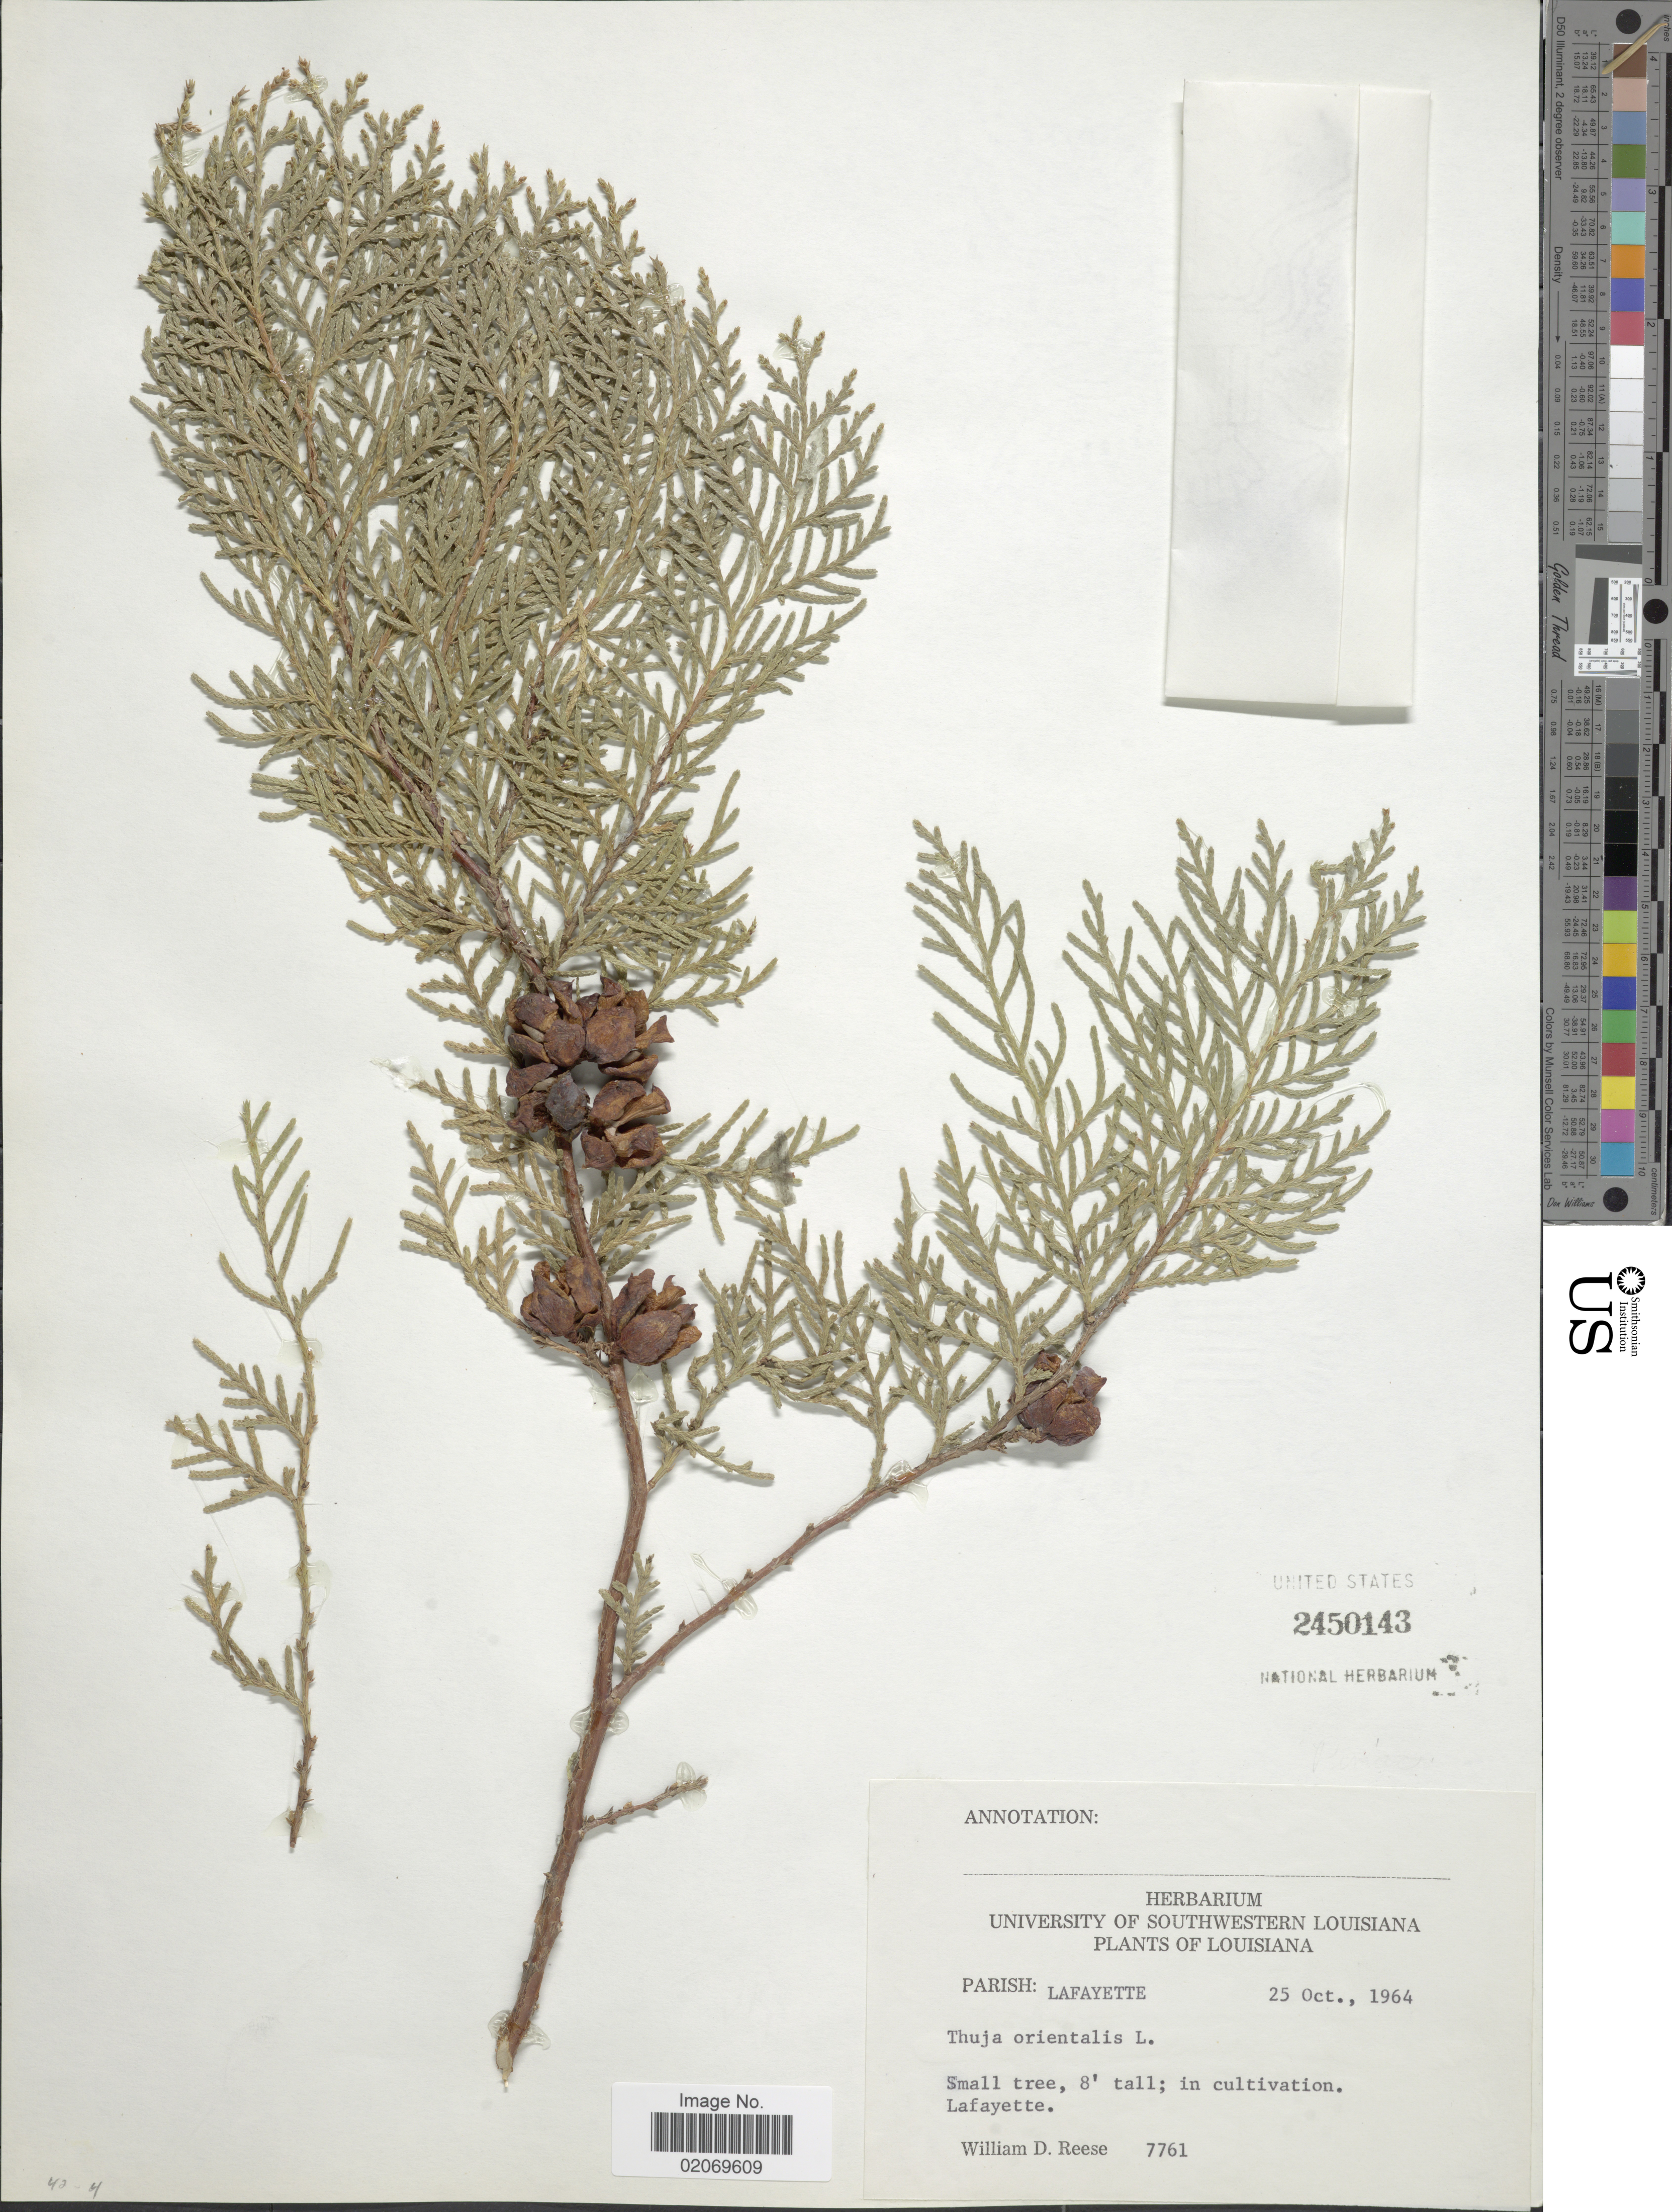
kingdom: Plantae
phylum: Tracheophyta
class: Pinopsida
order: Pinales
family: Cupressaceae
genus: Thuja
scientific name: Thuja orientalis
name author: L.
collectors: W. Reese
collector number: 7761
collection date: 1964-10-25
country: United States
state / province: Louisiana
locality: Parish: Lafayette, in cultivation. lafayette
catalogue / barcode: US 2450143